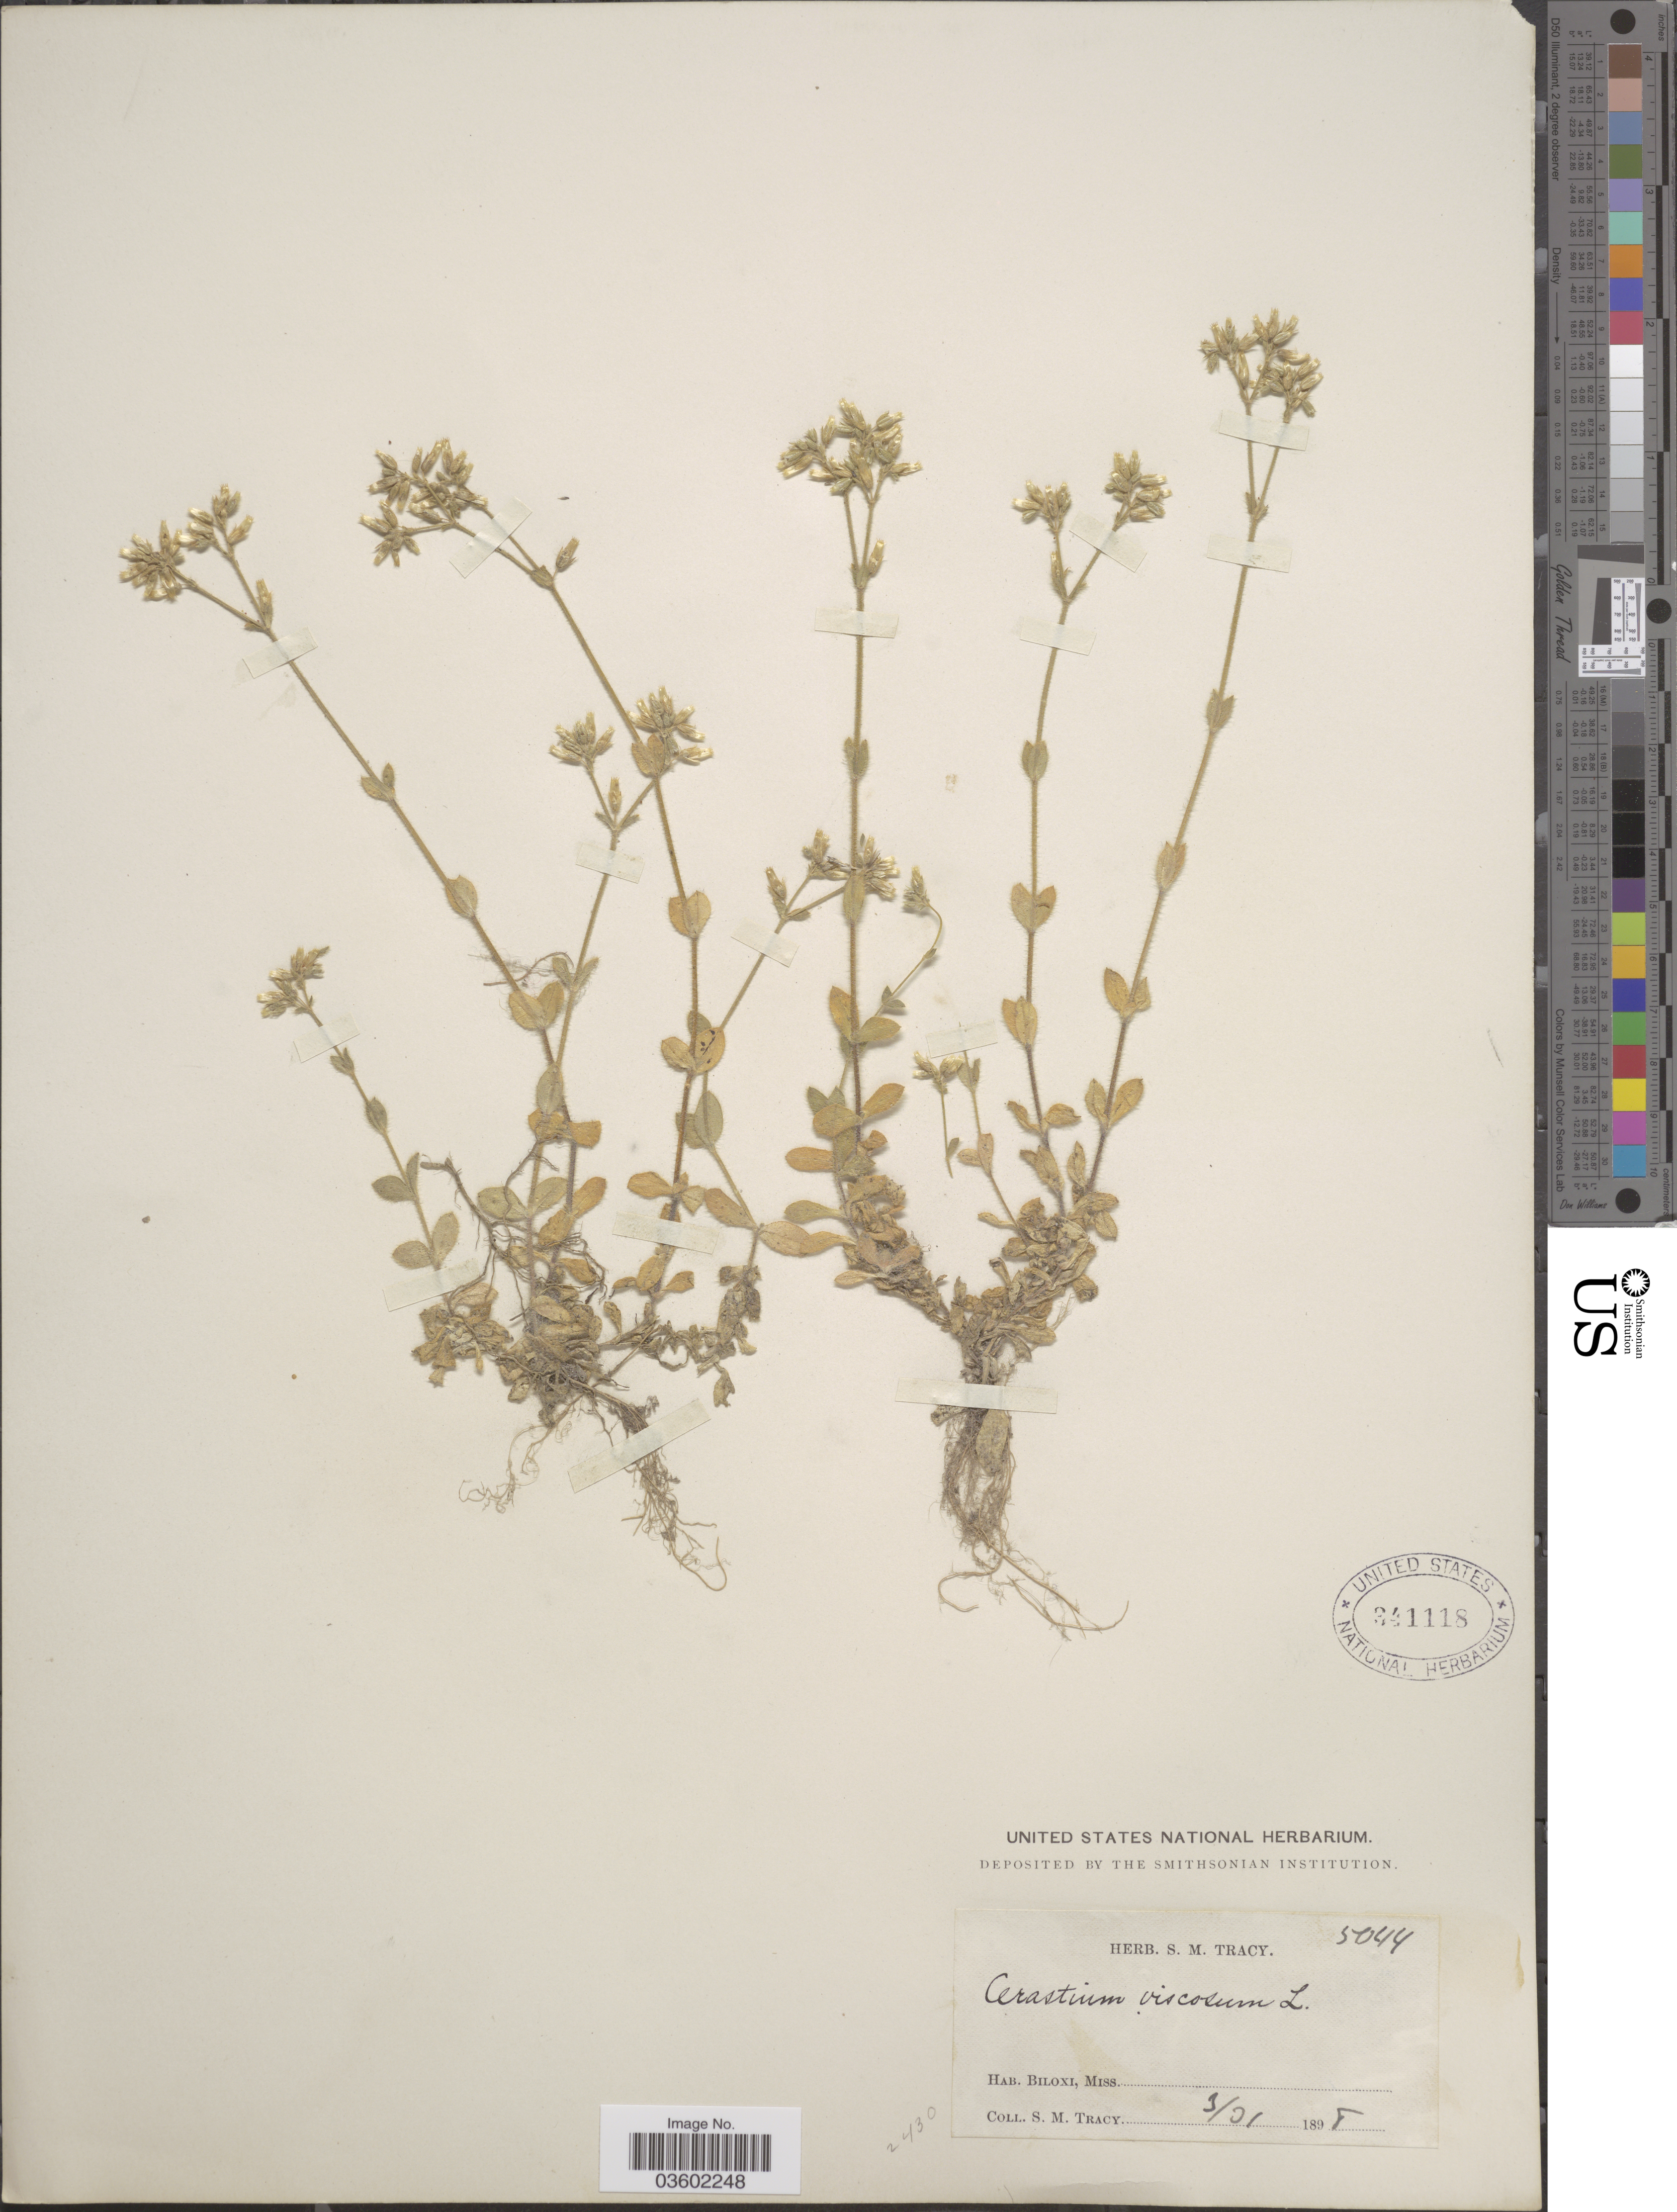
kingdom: Plantae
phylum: Tracheophyta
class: Magnoliopsida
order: Caryophyllales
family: Caryophyllaceae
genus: Cerastium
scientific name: Cerastium viscosum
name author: L.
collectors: S. M. Tracy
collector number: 5044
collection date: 1898-03-31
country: United States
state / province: Mississippi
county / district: Harrison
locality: Biloxi.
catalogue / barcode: US 341118